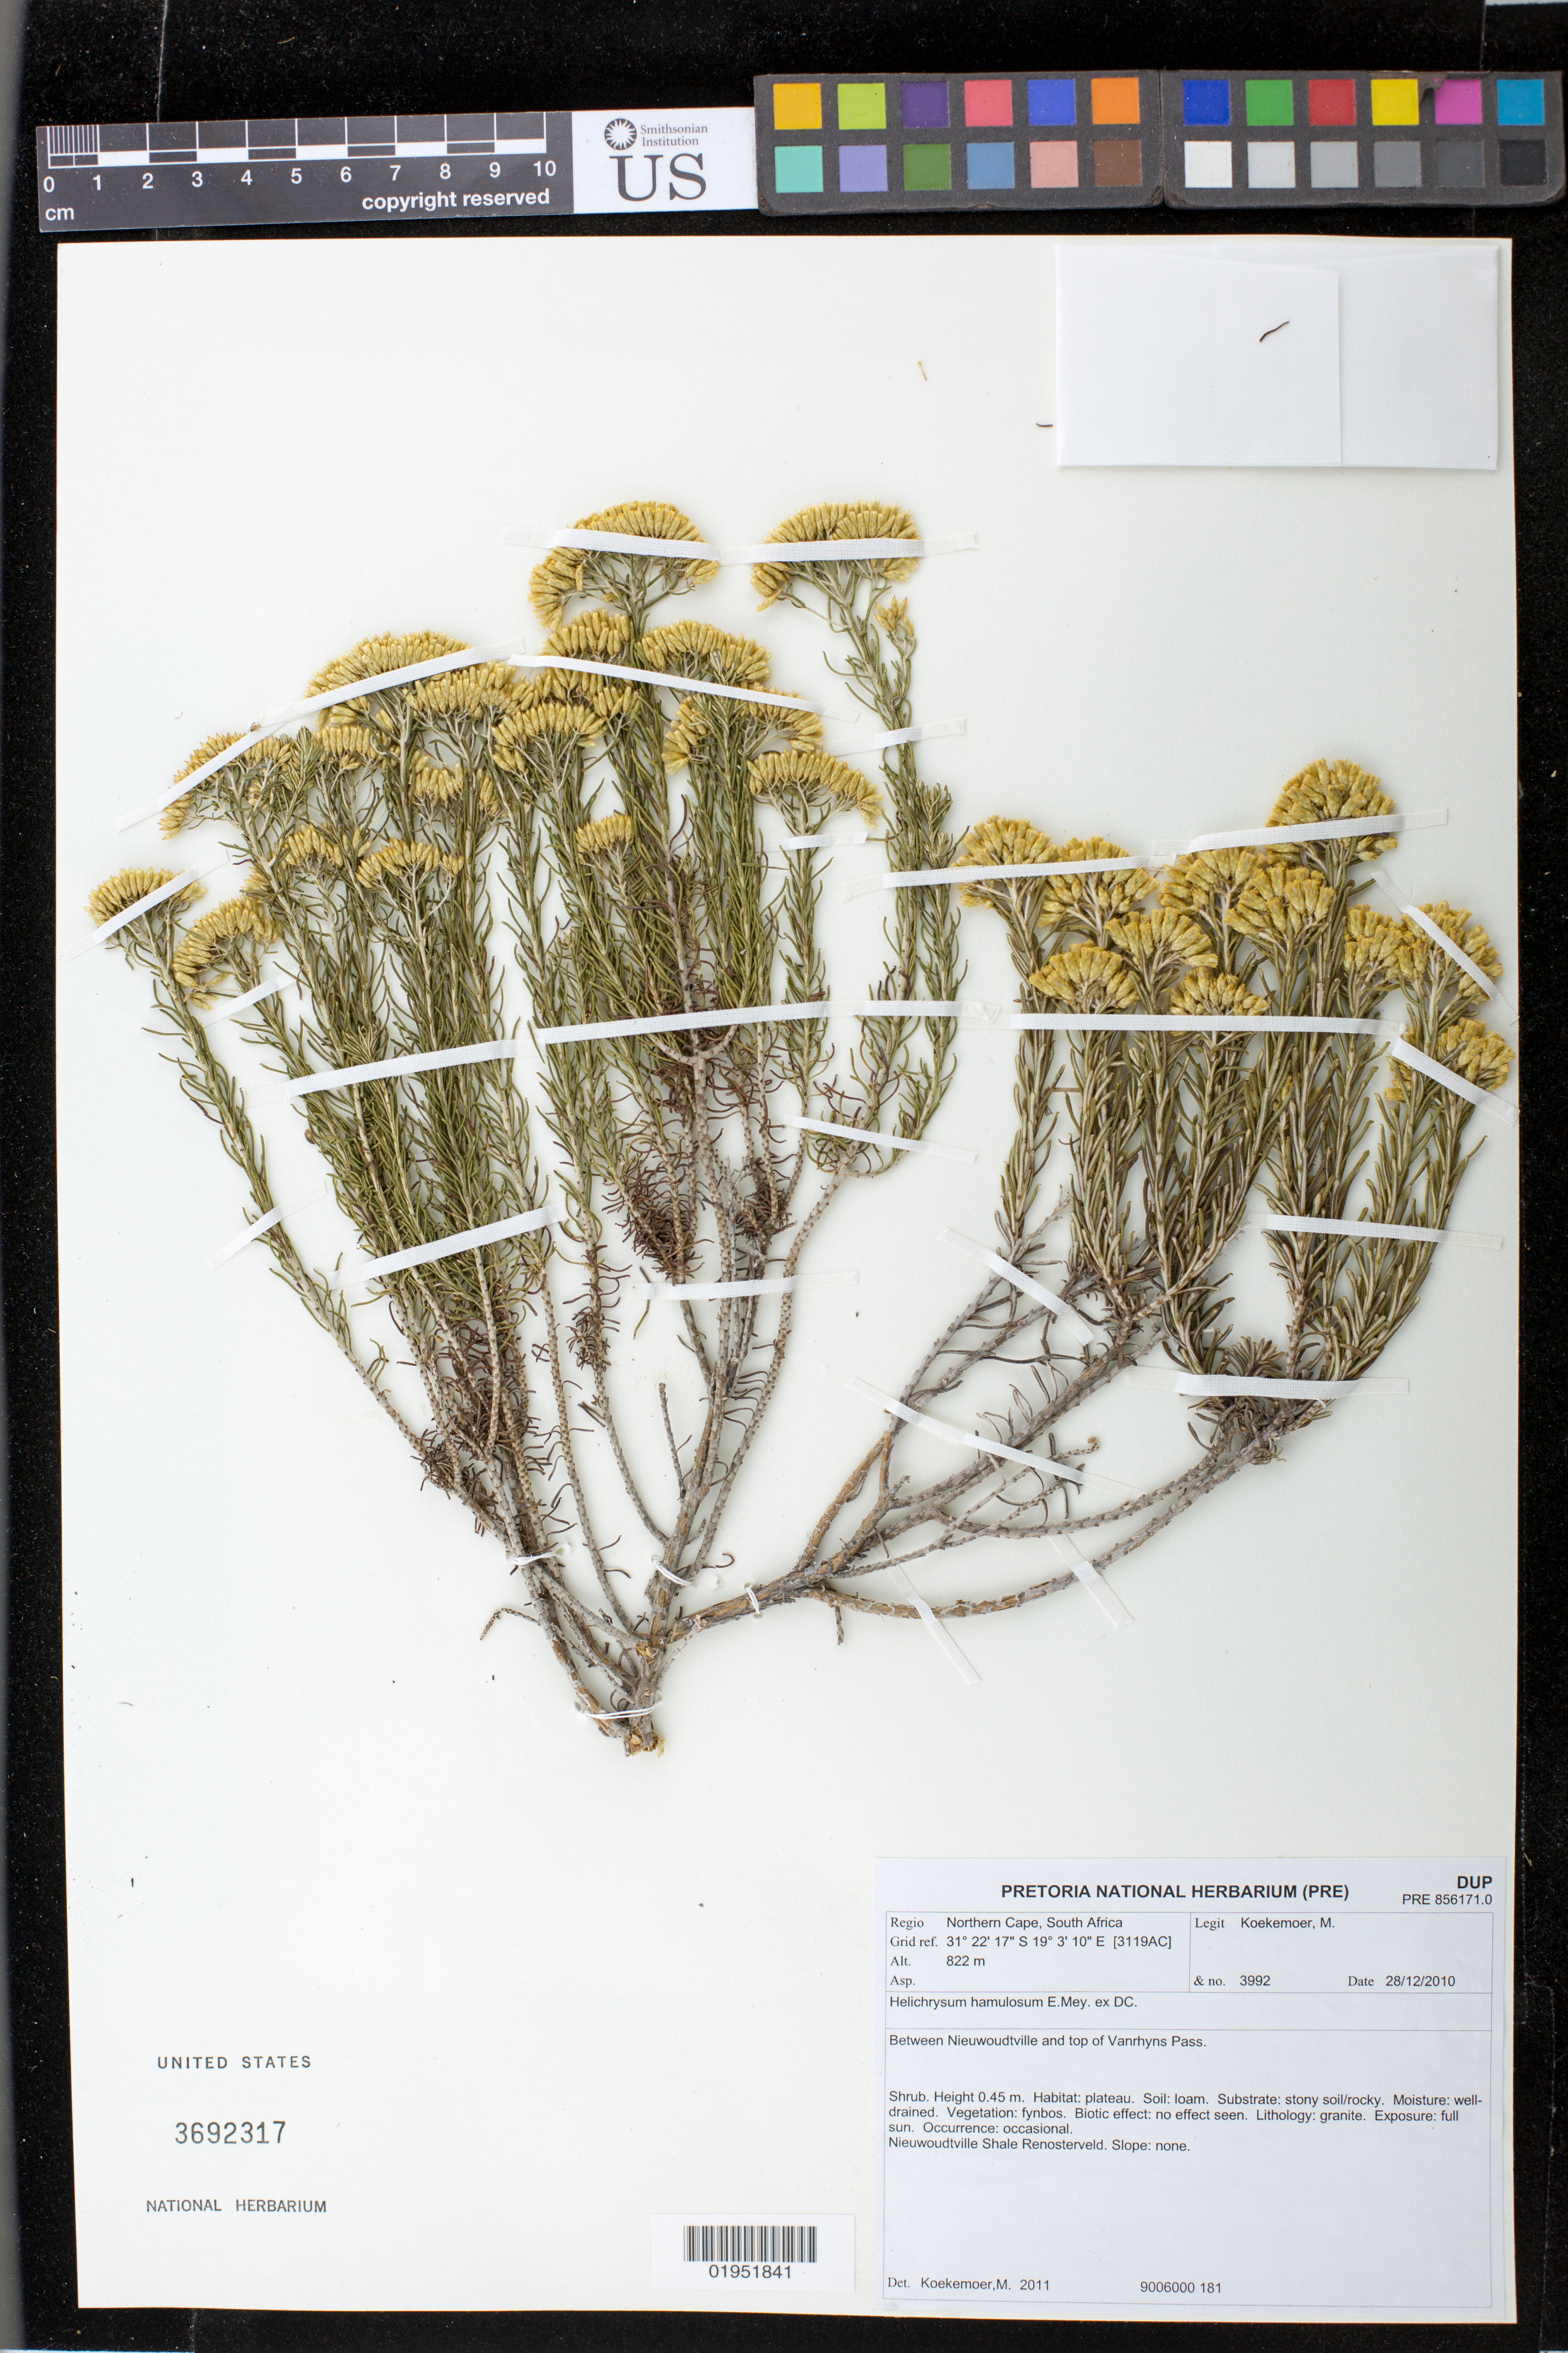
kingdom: Plantae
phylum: Tracheophyta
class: Magnoliopsida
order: Asterales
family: Asteraceae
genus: Helichrysum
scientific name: Helichrysum hamulosum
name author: E. Mey. ex DC.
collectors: M. Koekemoer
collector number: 3992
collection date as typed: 28 Dec 2010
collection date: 2010-12-28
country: South Africa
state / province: Northern Cape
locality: Between Nieuwoidtville and top of Vanrhyns Pass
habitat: Stony soil/ rocky; full sun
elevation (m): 822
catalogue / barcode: US 3692317